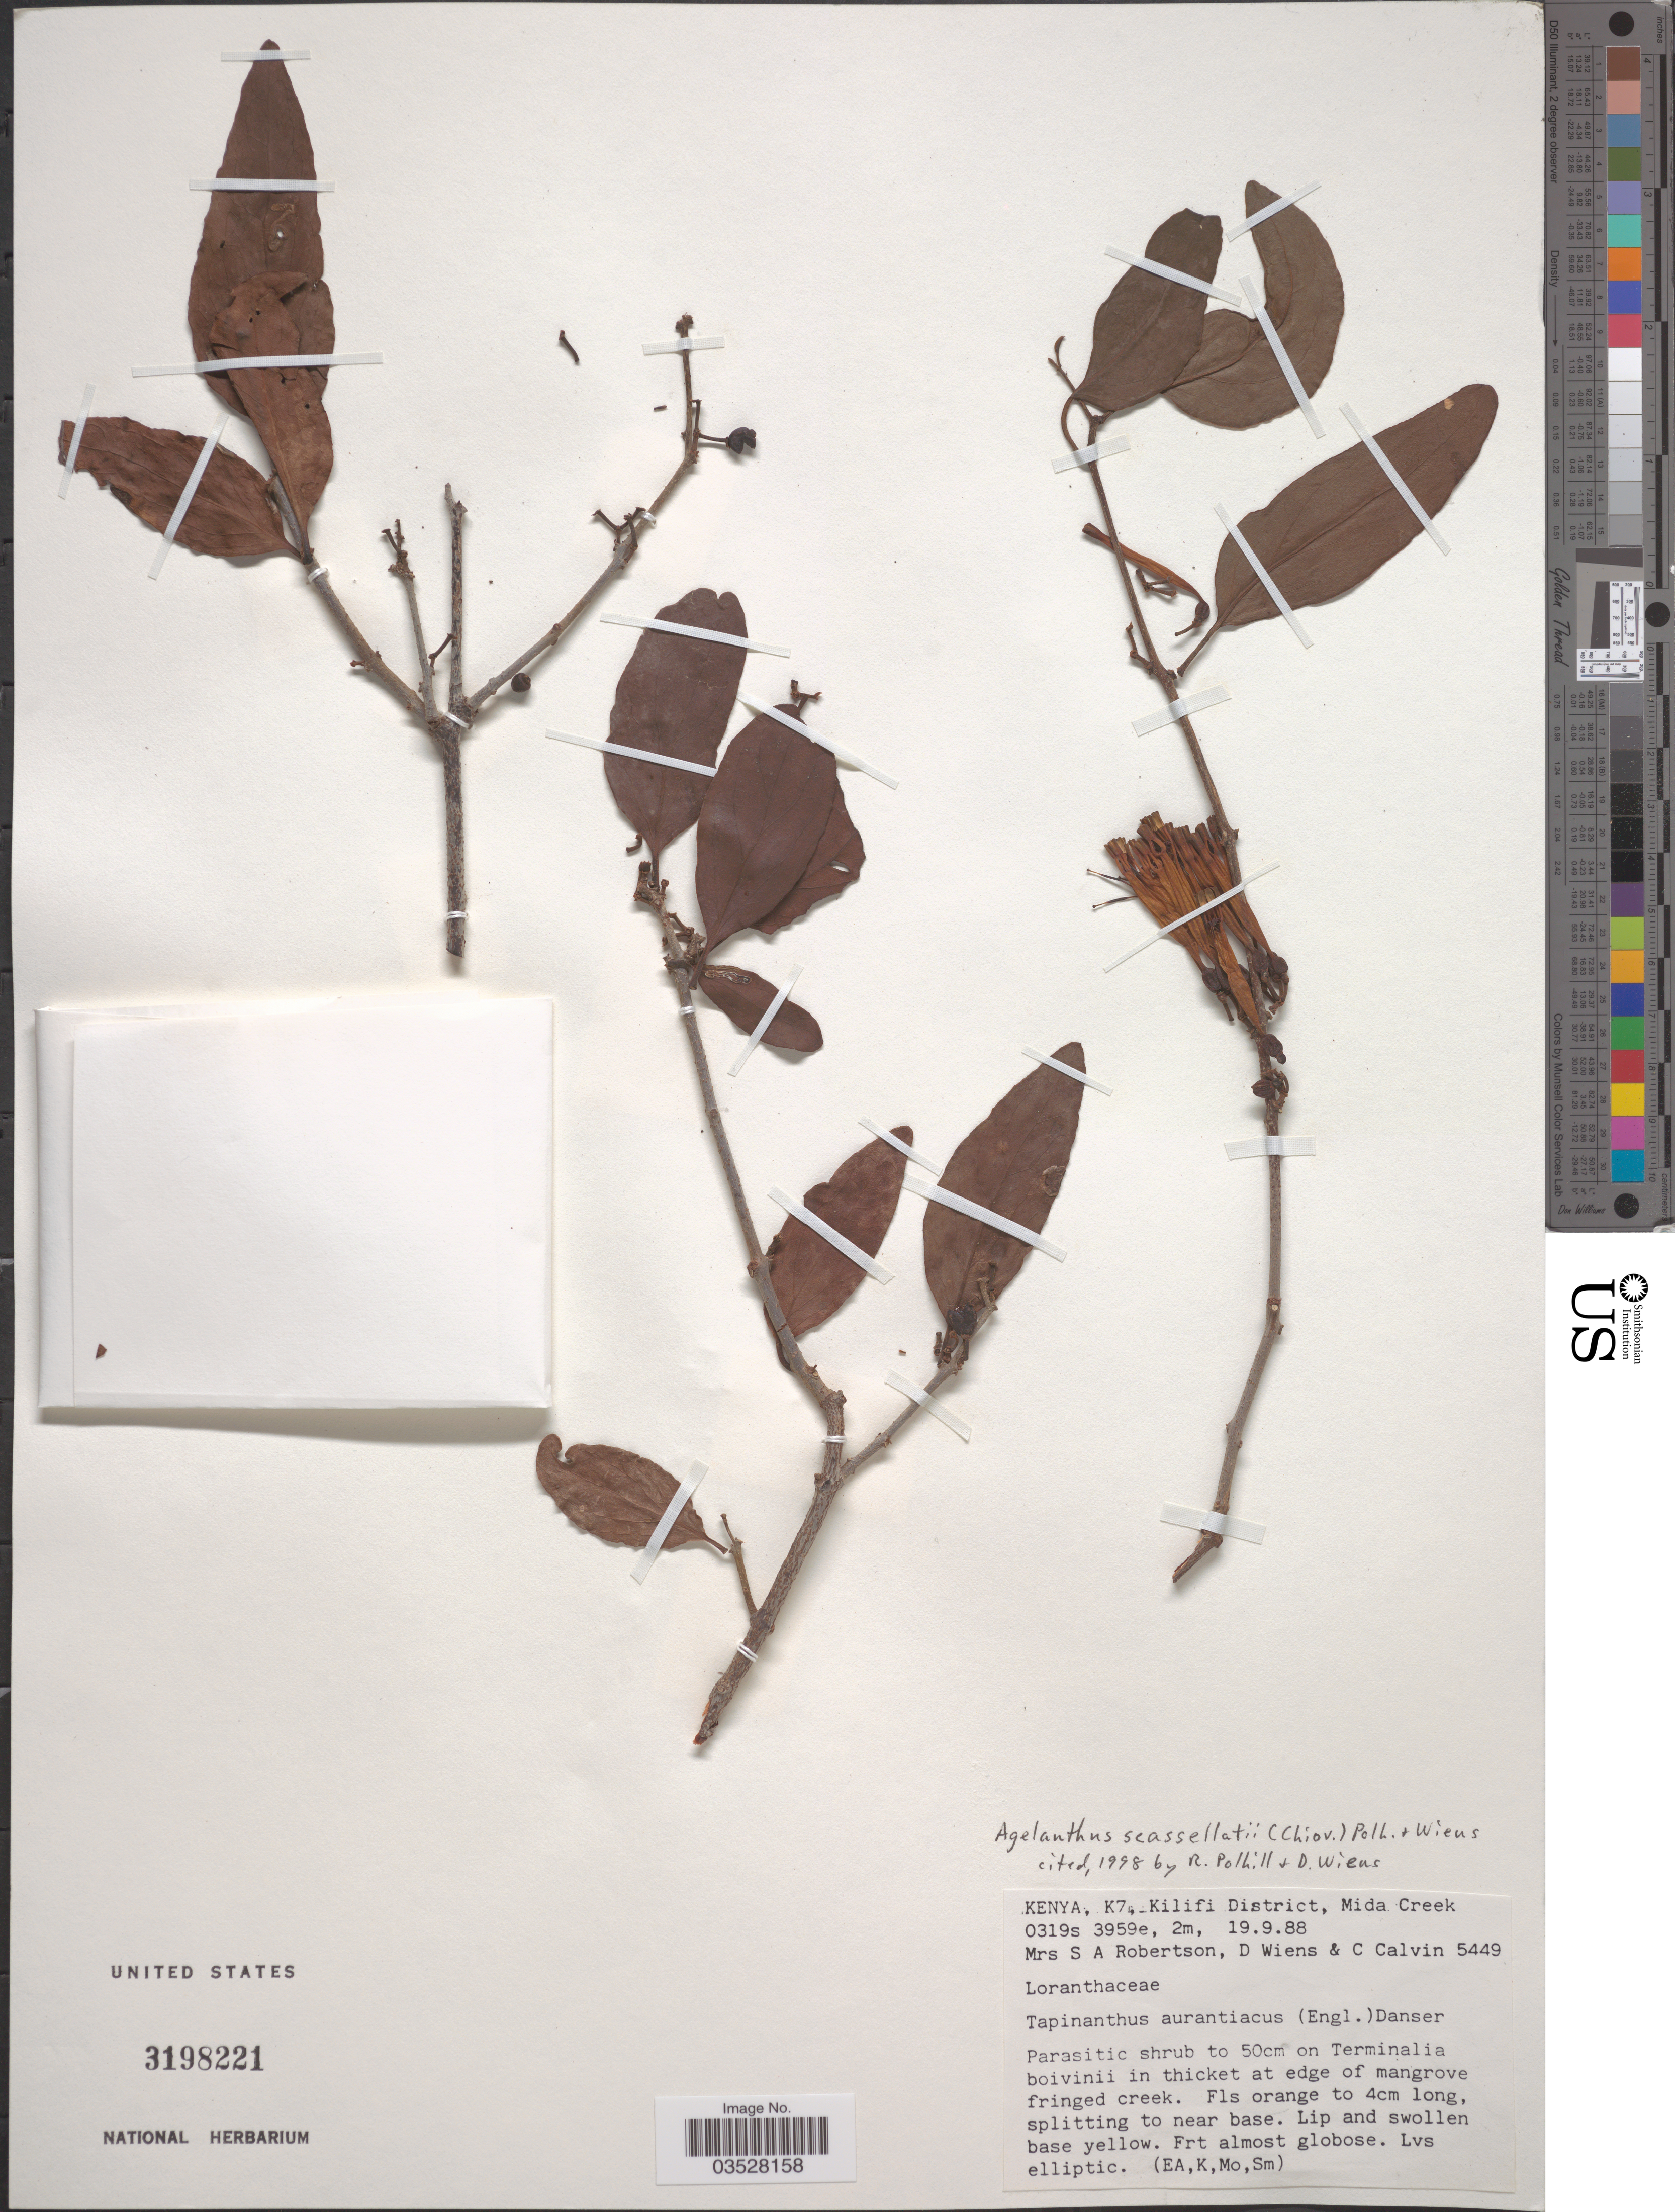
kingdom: Plantae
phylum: Tracheophyta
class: Magnoliopsida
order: Santalales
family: Loranthaceae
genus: Agelanthus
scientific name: Agelanthus scassellatii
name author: (Chiov.) Polhill & Wiens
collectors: S. Robertson, D. Wiens & C. Calvin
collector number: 5449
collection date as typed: Transcribed d/m/y: 19/9/88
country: Kenya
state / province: Kilifi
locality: K7, Kilifi District, Mida Creek.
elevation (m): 2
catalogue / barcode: US 3198221